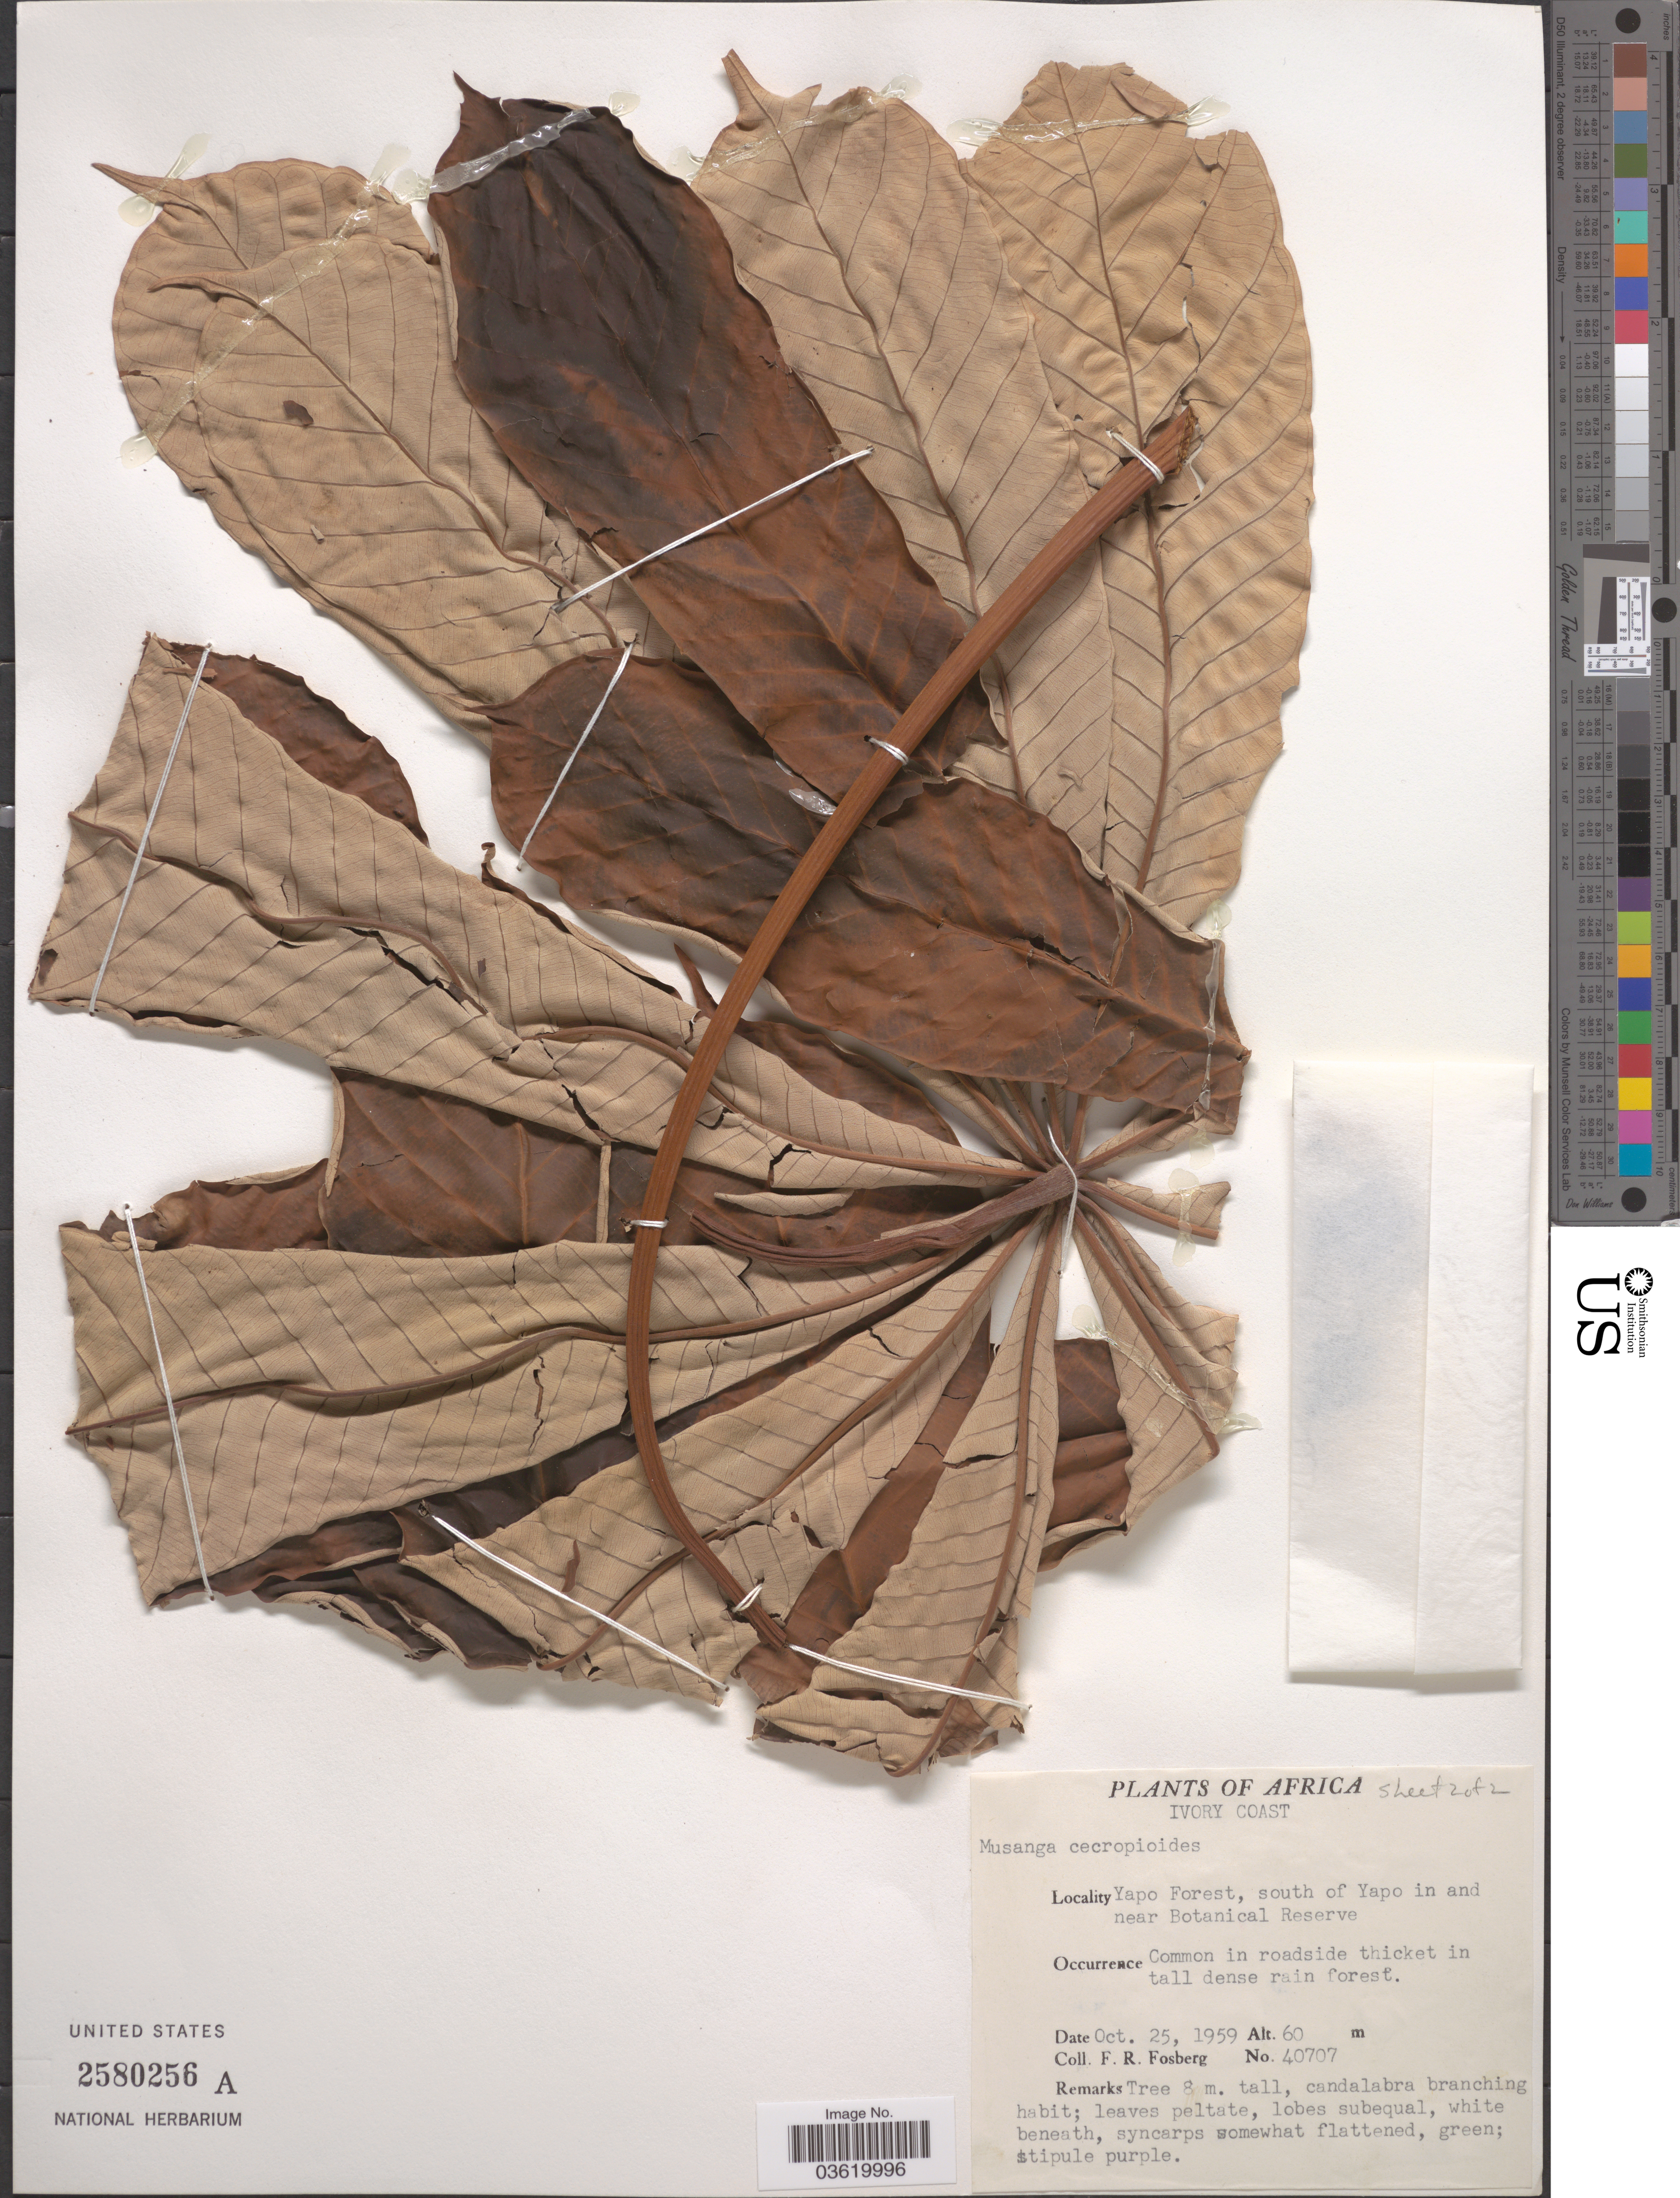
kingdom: Plantae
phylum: Tracheophyta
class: Magnoliopsida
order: Rosales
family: Urticaceae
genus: Musanga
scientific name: Musanga cecropioides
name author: R. Br. ex Tedlie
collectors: F. R. Fosberg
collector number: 40707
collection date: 1959-10-25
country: Ivory Coast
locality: Yapo Forest, south of Yapo in and near Botanical Reserve.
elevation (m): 60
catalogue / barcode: US 2580256A